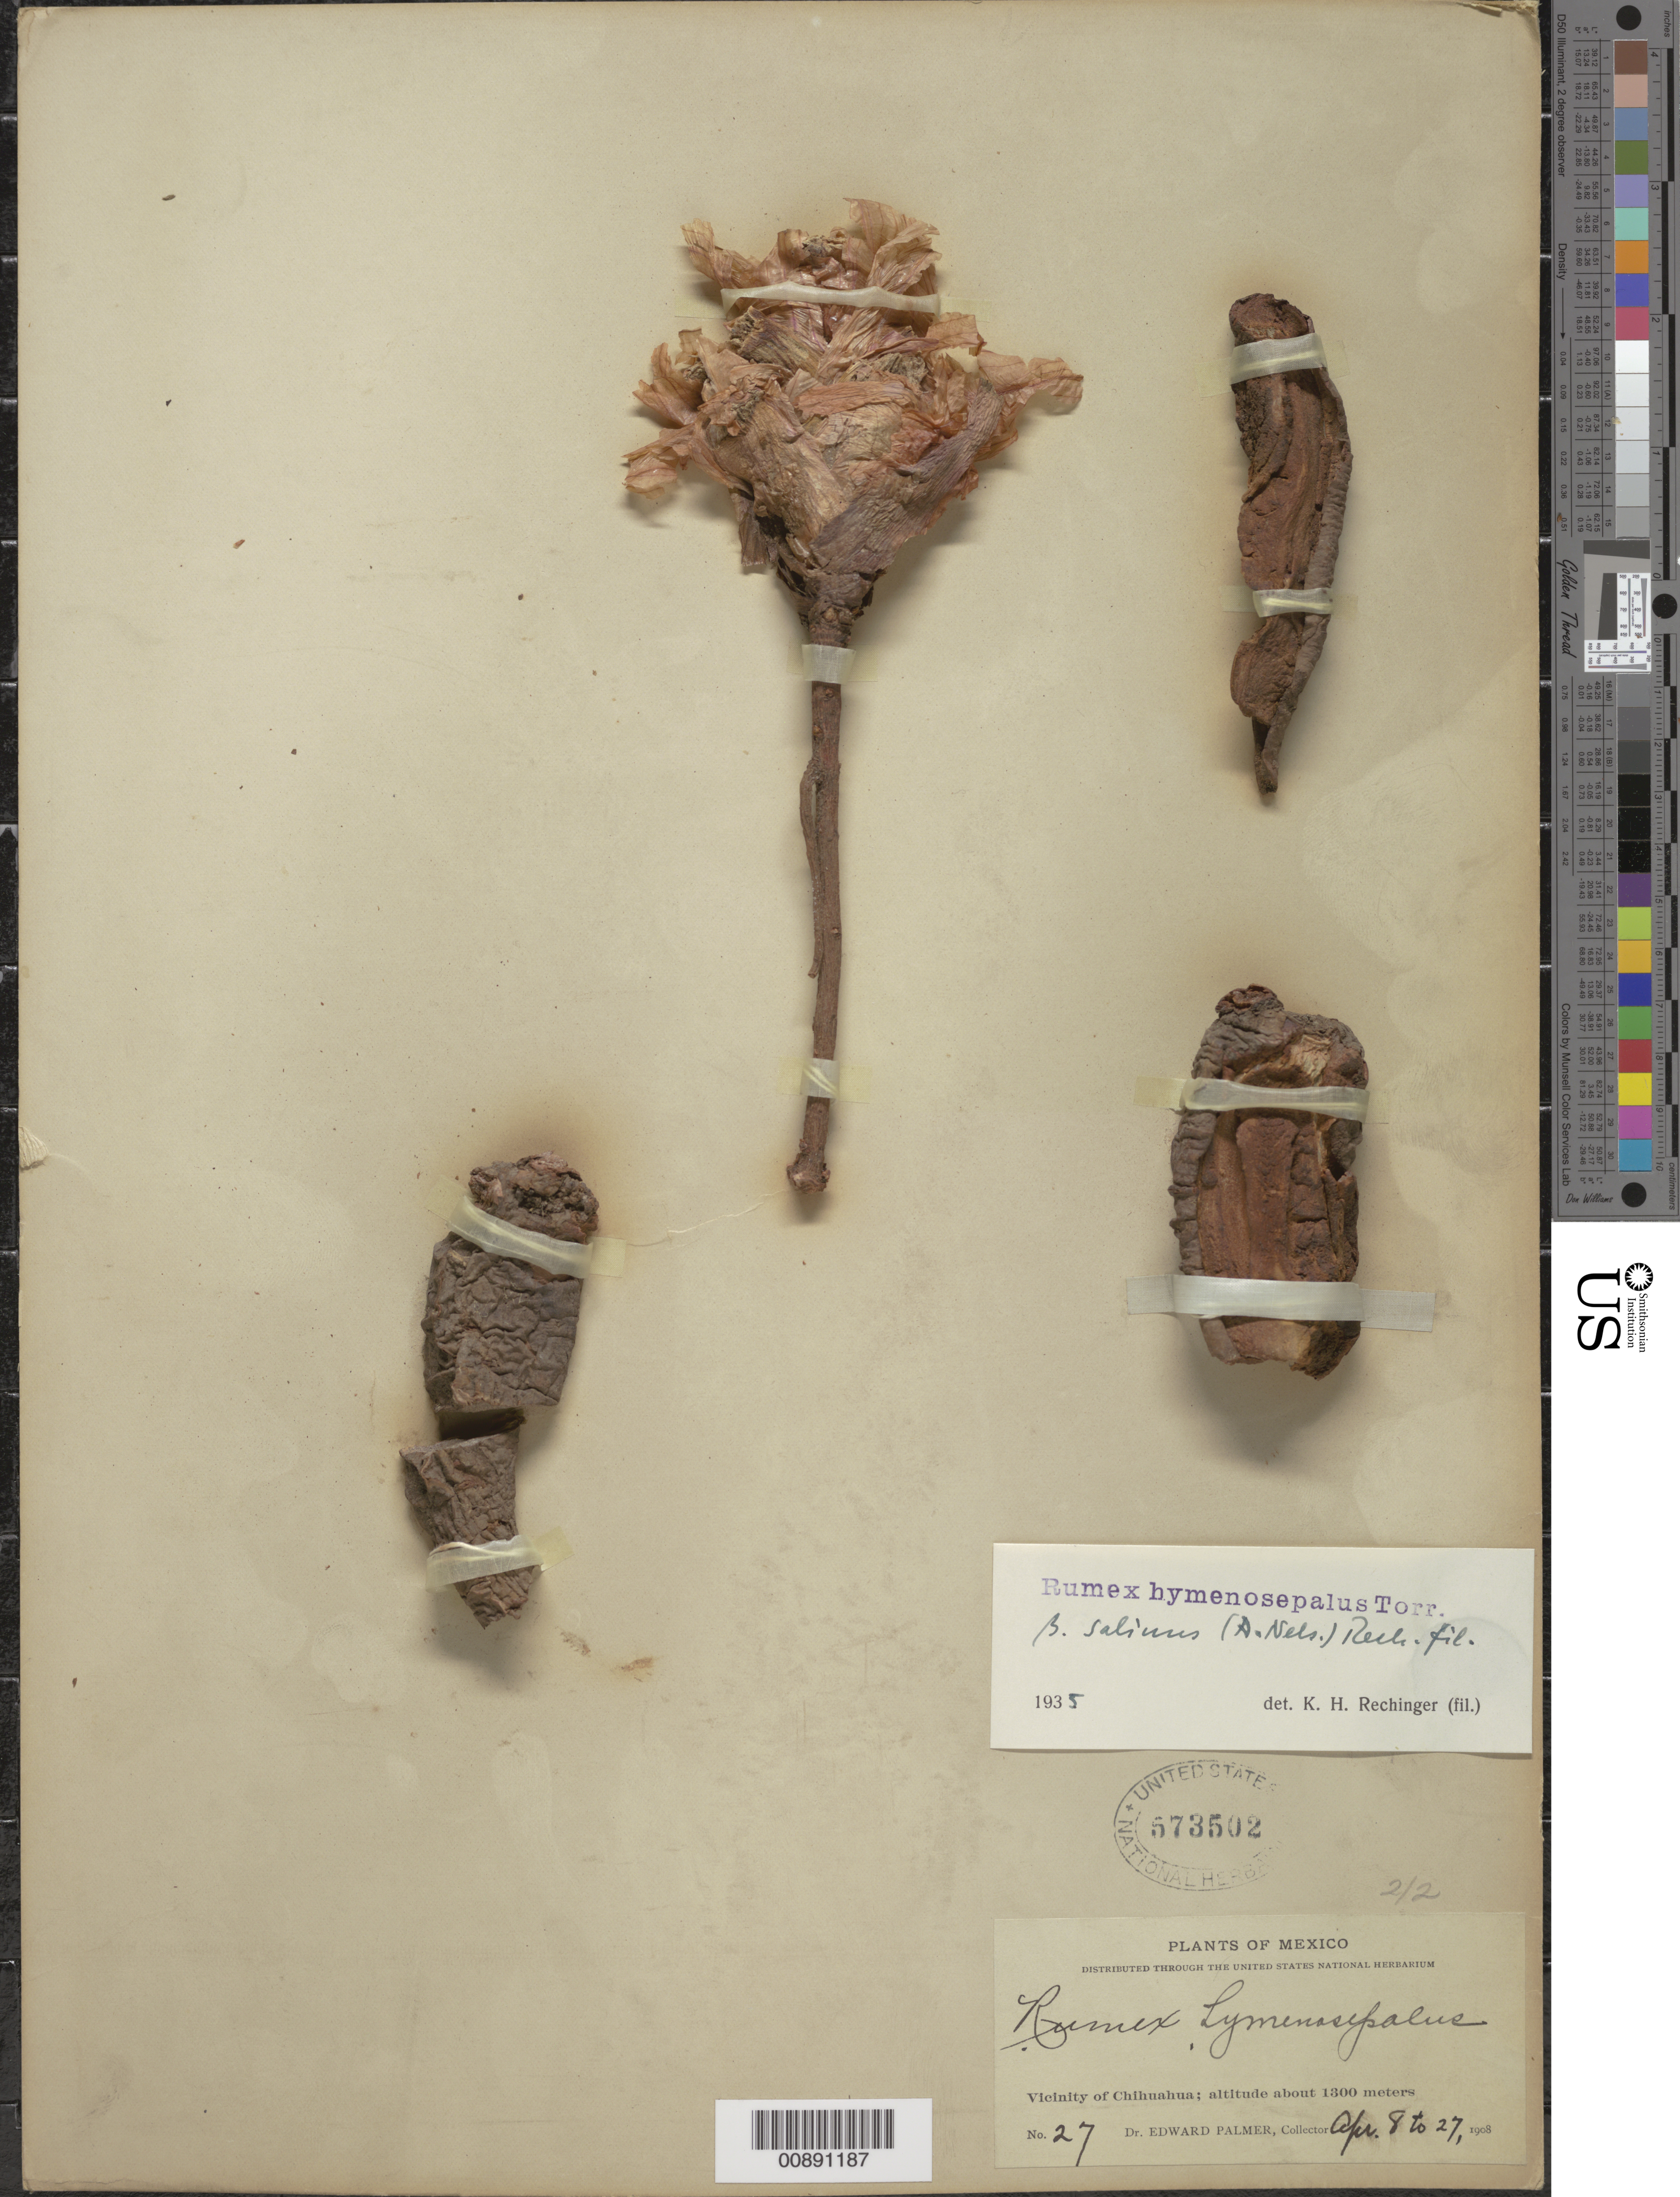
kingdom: Plantae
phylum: Tracheophyta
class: Magnoliopsida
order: Caryophyllales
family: Polygonaceae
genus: Rumex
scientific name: Rumex hymenosepalus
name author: Torr.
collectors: E. Palmer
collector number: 27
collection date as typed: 08 Apr 1908 to 27 Apr 1908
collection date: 1908-04-08/1908-04-27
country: Mexico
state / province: Chihuahua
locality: Vicinity of Chihuahua.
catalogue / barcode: US 573502